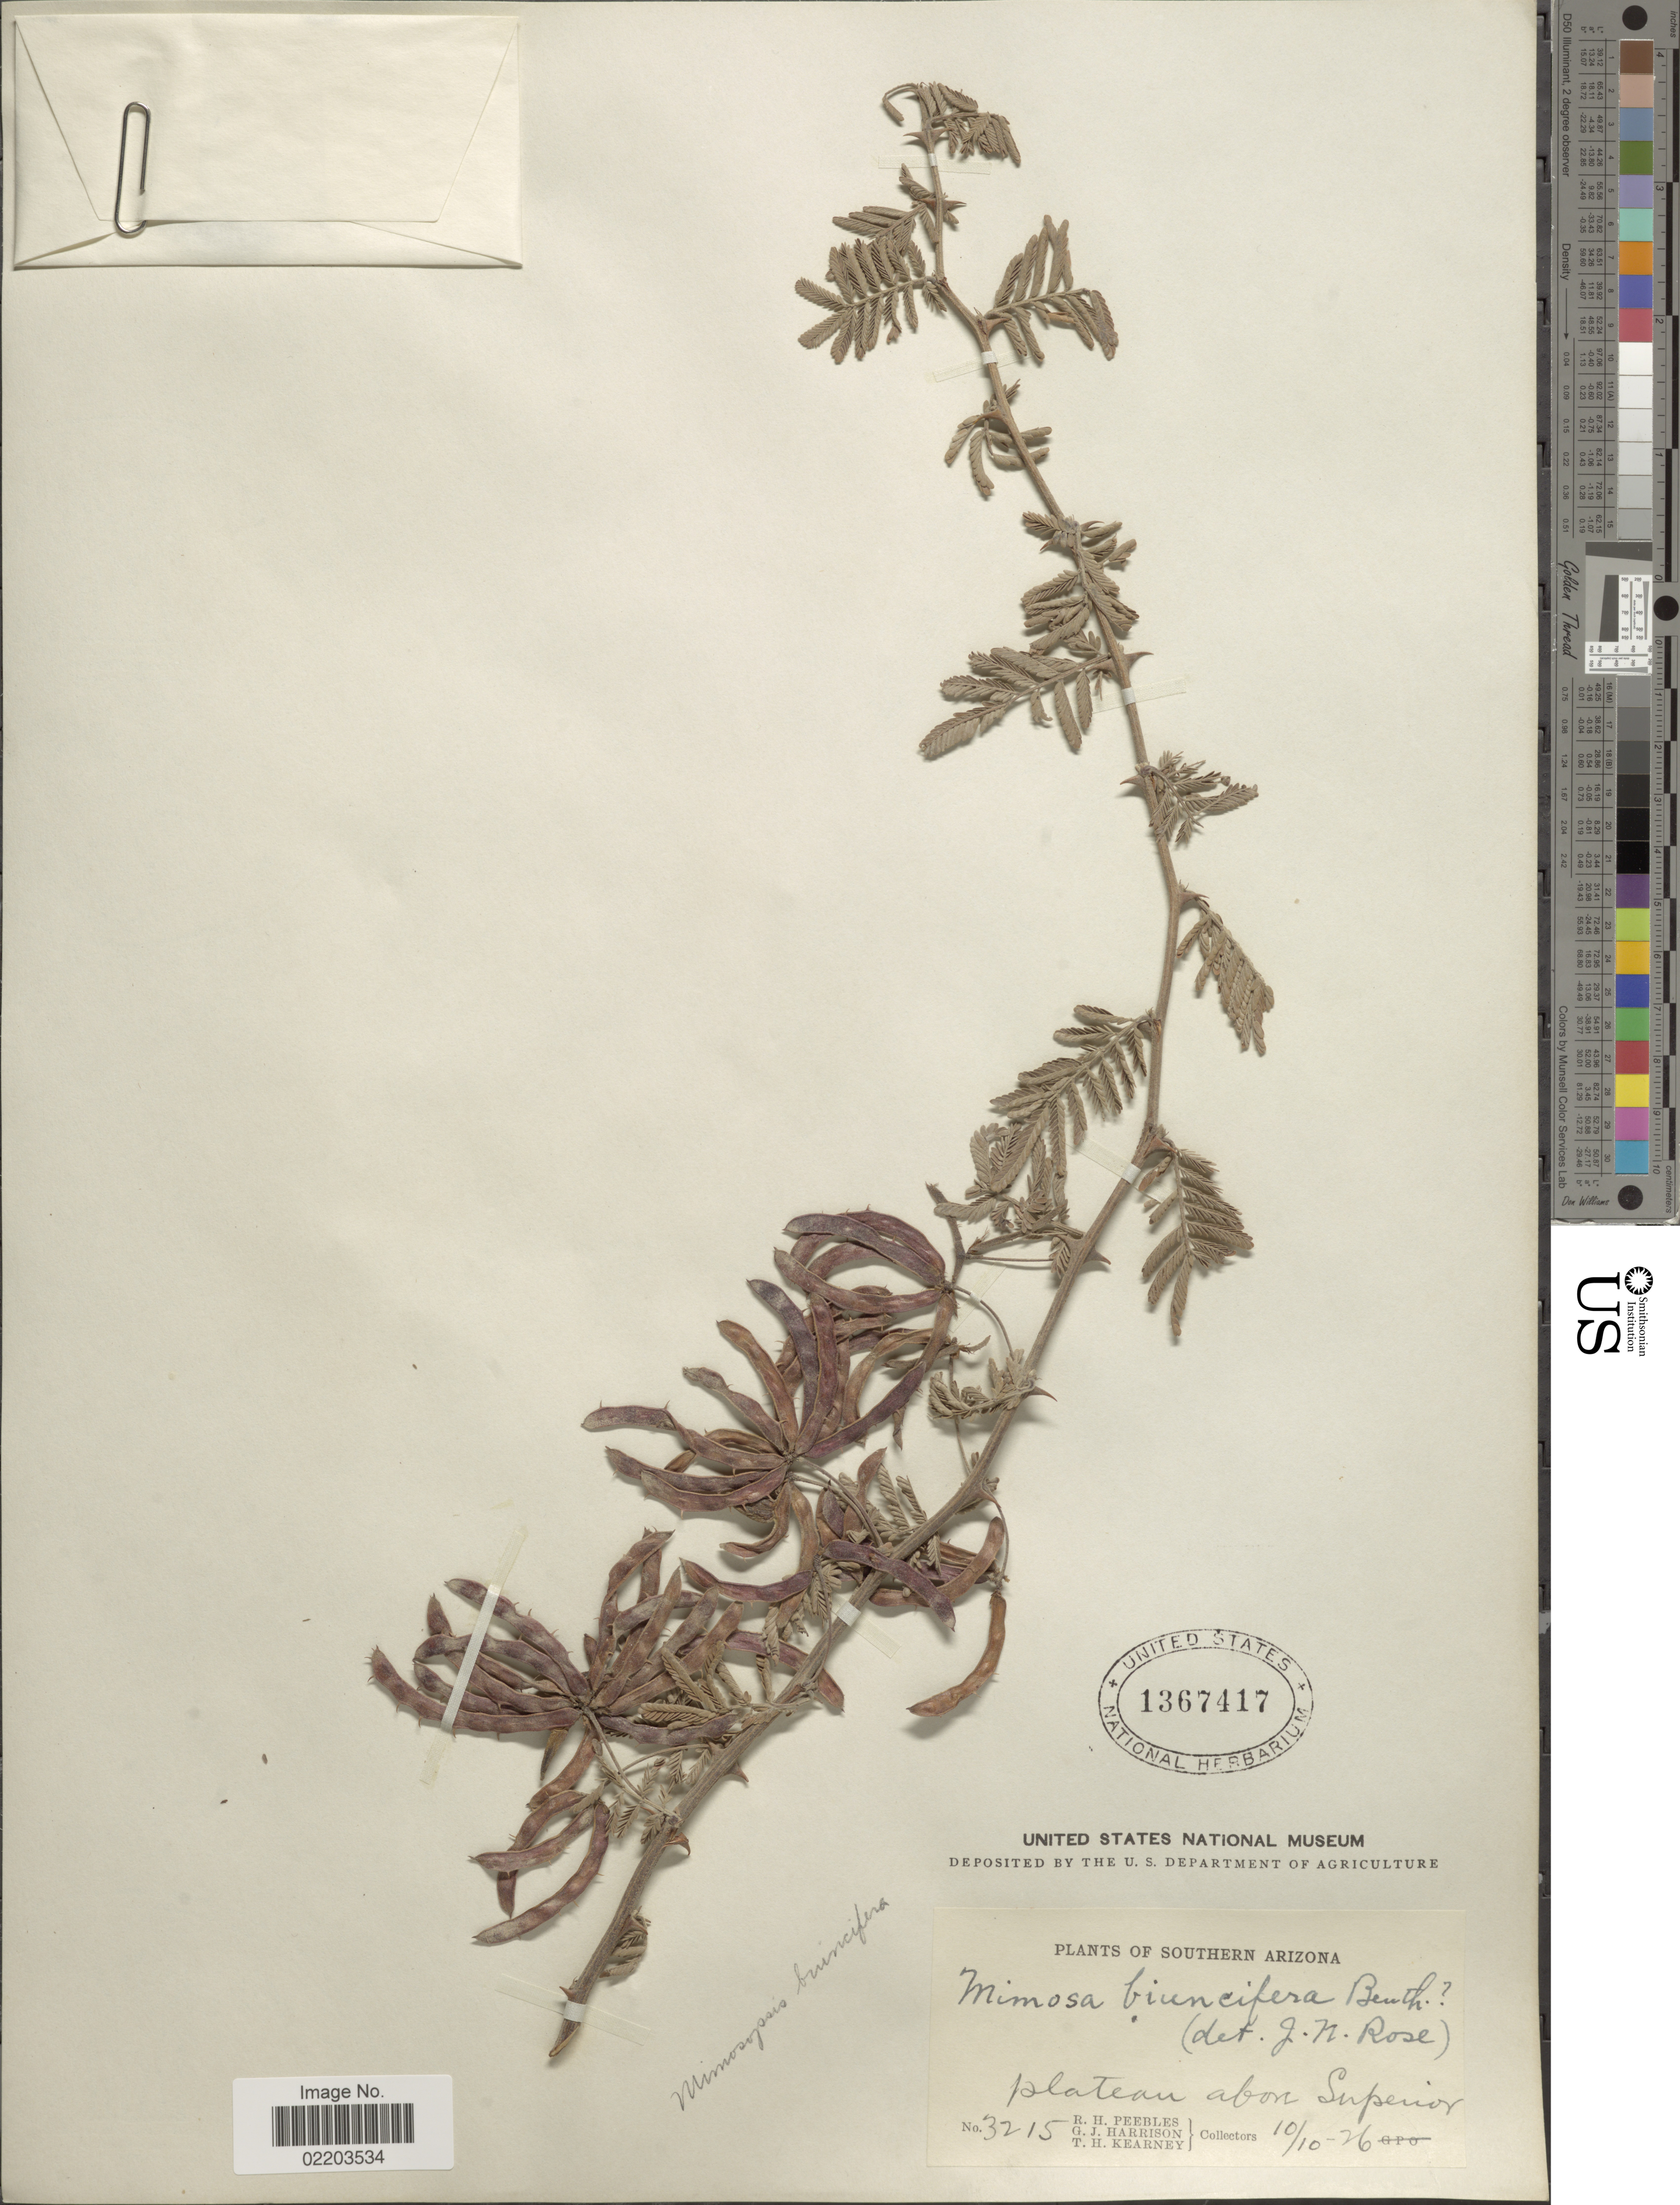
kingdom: Plantae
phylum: Tracheophyta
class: Magnoliopsida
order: Fabales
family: Fabaceae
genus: Mimosa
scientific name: Mimosa biuncifera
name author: Benth.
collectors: R. H. Peebles, G. J. Harrison & T. H. Kearney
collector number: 3215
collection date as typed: Transcribed d/m/y: 10/10/26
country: United States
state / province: Arizona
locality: Southern Arizona, Plateau above Superior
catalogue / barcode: US 1367417